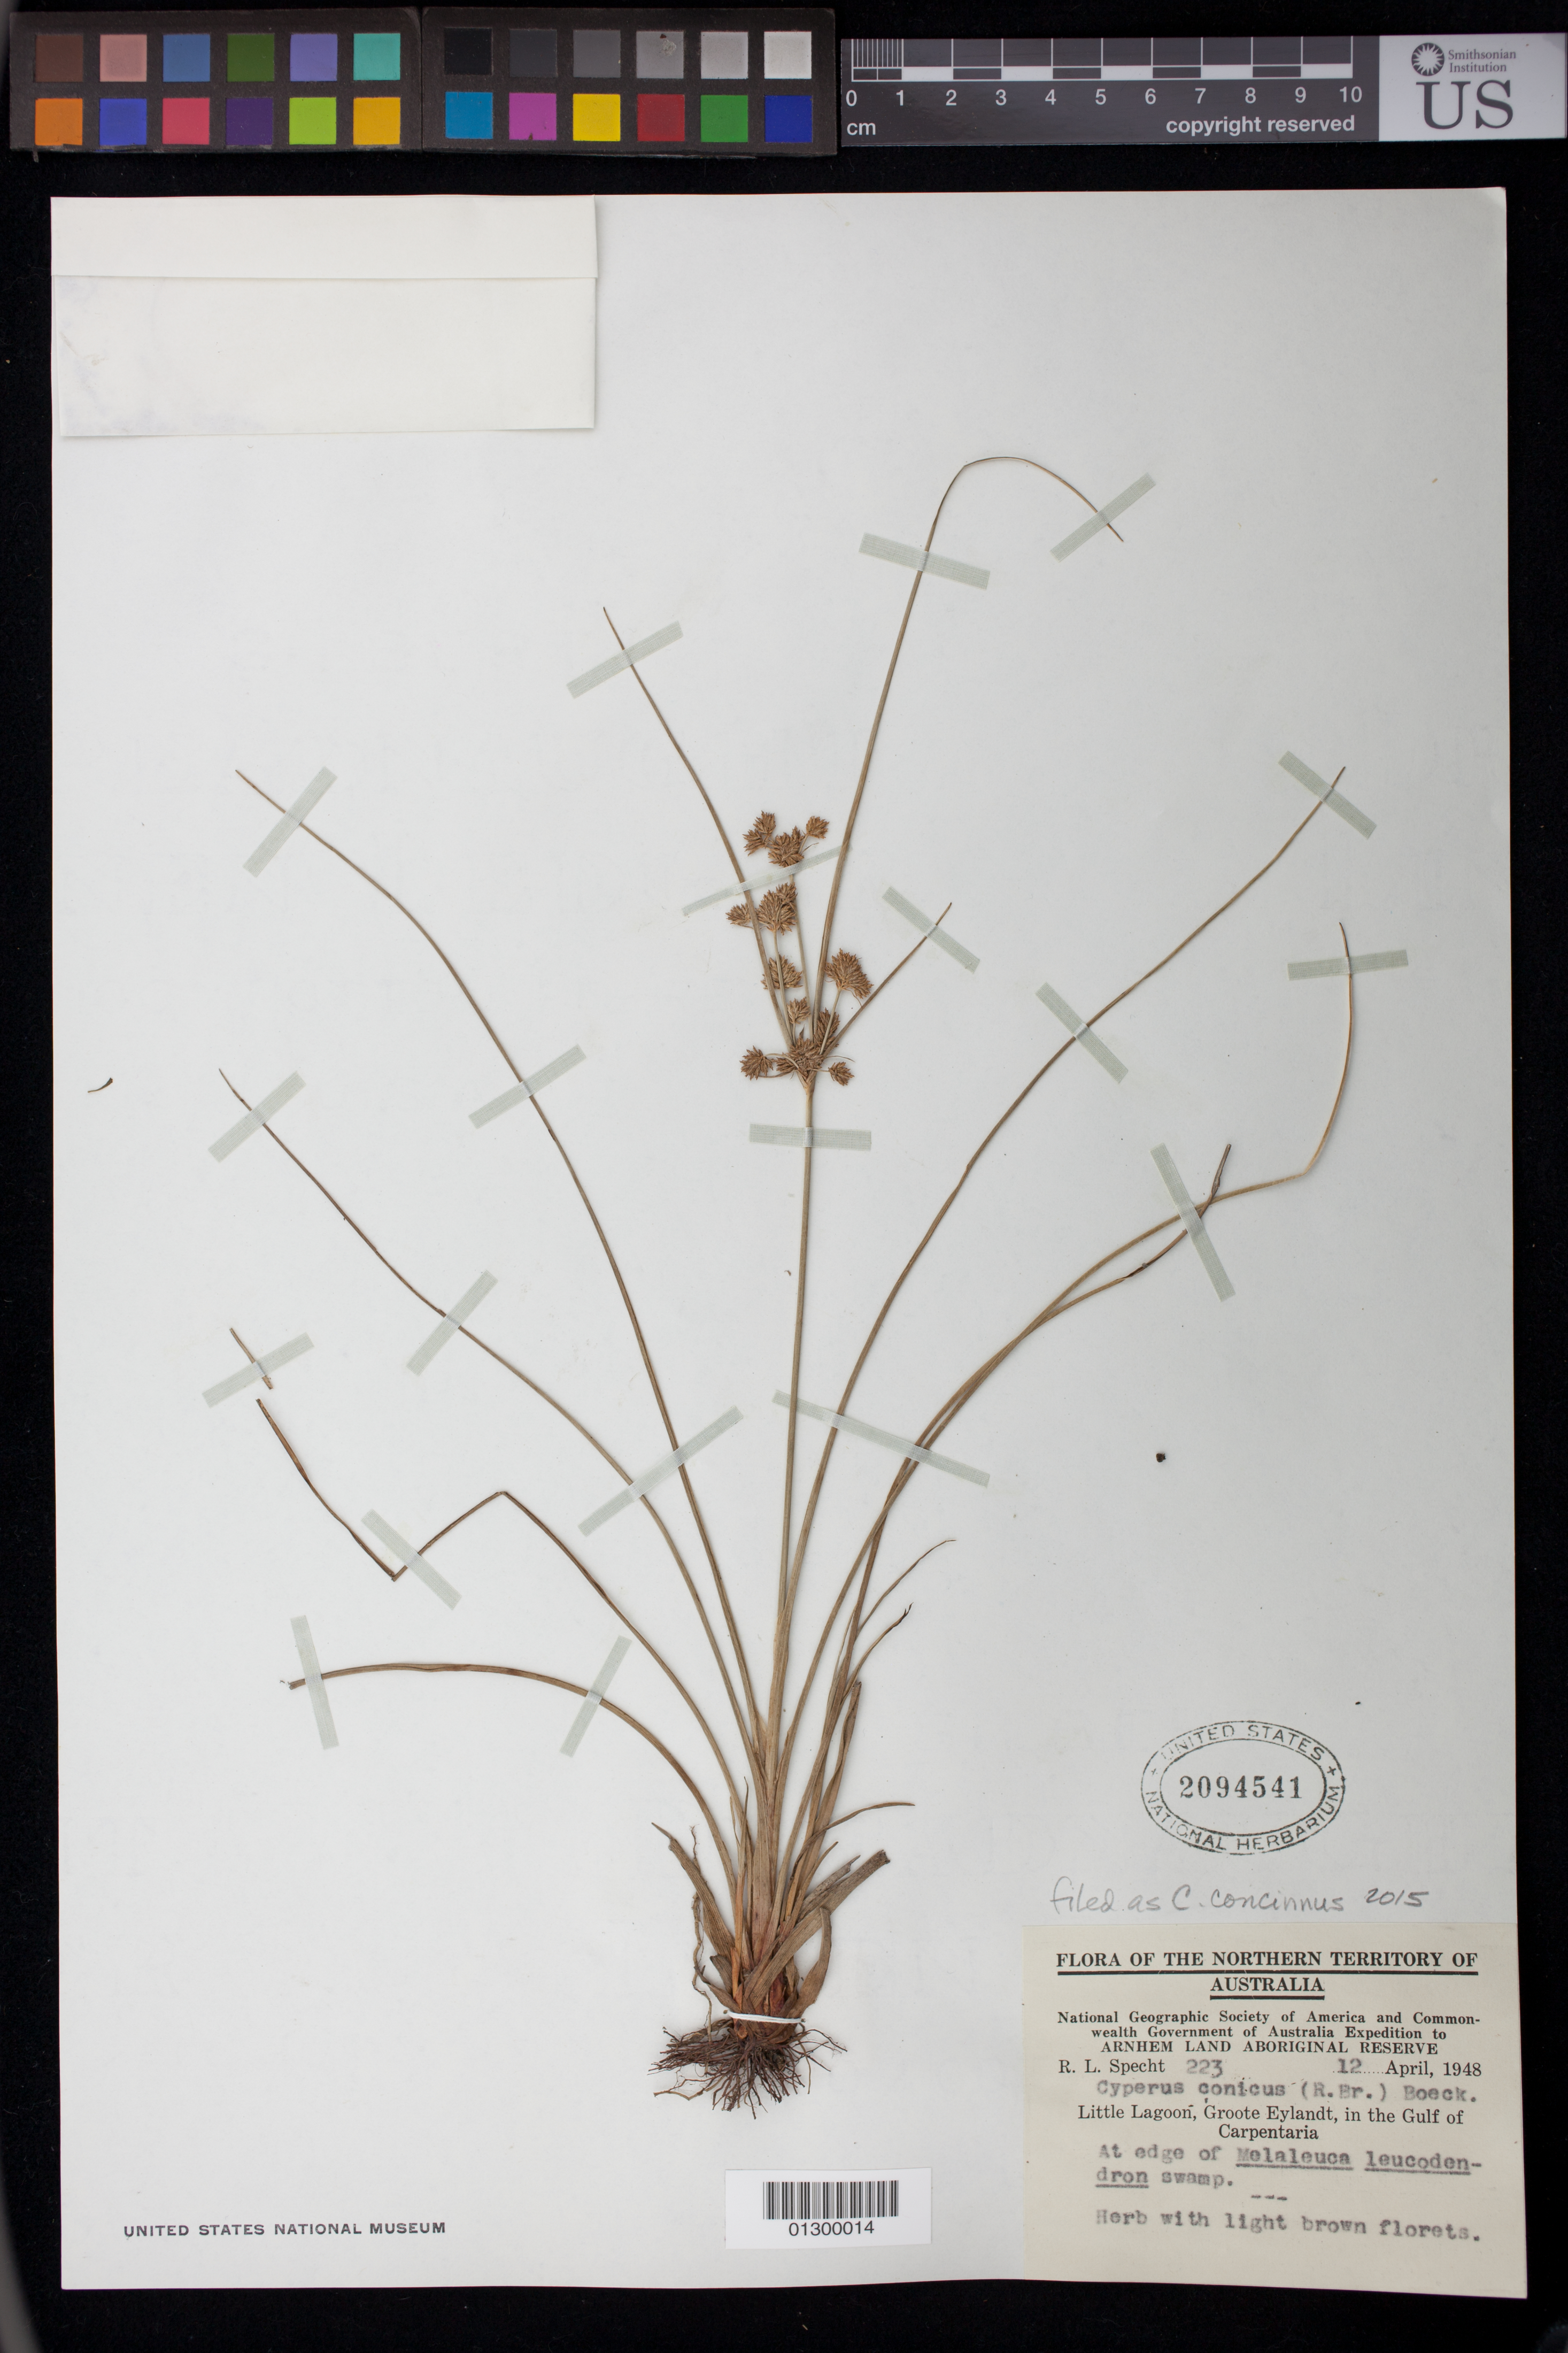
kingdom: Plantae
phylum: Tracheophyta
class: Liliopsida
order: Poales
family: Cyperaceae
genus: Cyperus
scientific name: Cyperus conicus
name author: (R. Br.) Boeckeler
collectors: R. L. Specht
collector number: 223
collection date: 1948-04-12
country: Australia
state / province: Northern Territory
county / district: East Arnhem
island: Groote Eylandt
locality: Little Lagoon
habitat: At edge of Melaleuca leucodendron swamp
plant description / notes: Herb with light brown florets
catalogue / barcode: US 2094541